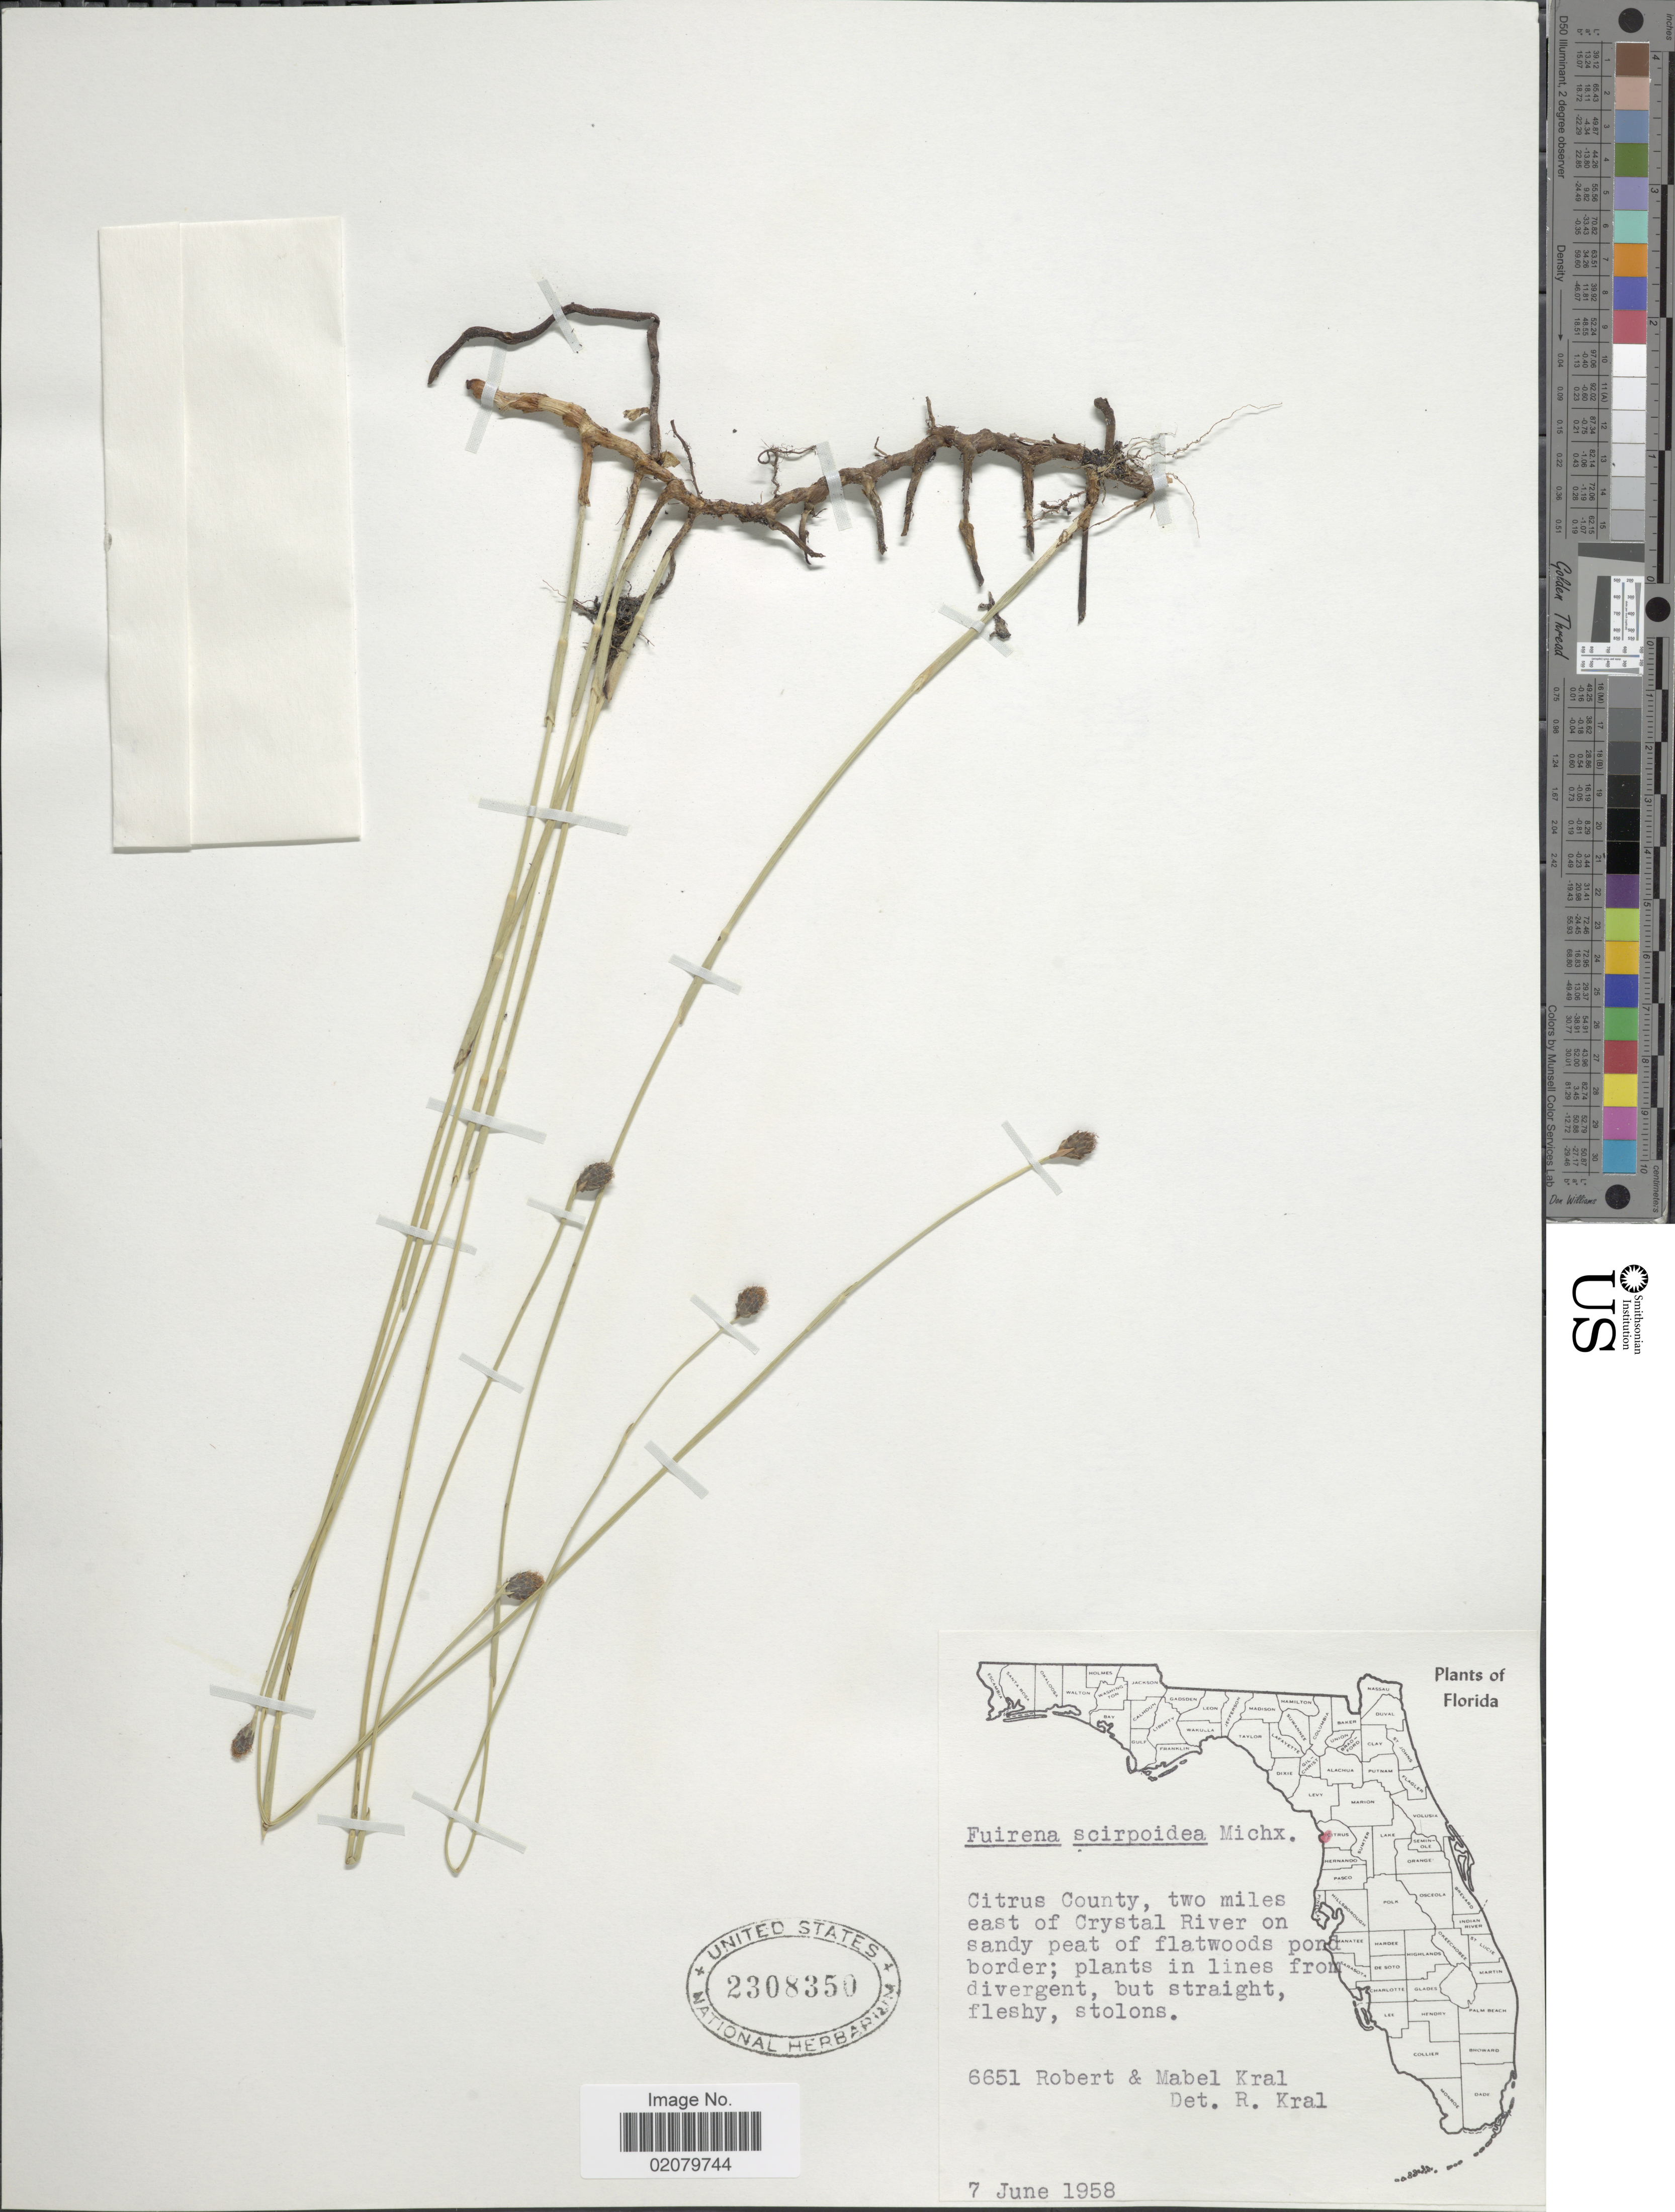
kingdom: Plantae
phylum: Tracheophyta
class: Liliopsida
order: Poales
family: Cyperaceae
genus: Fuirena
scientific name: Fuirena scirpoidea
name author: Michx.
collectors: R. Kral & M. Kral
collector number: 6651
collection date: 1958-06-07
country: United States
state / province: Florida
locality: Citrus County, two miles east of Crystal River on sandy peat of flatwoods pond border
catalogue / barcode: US 2308350